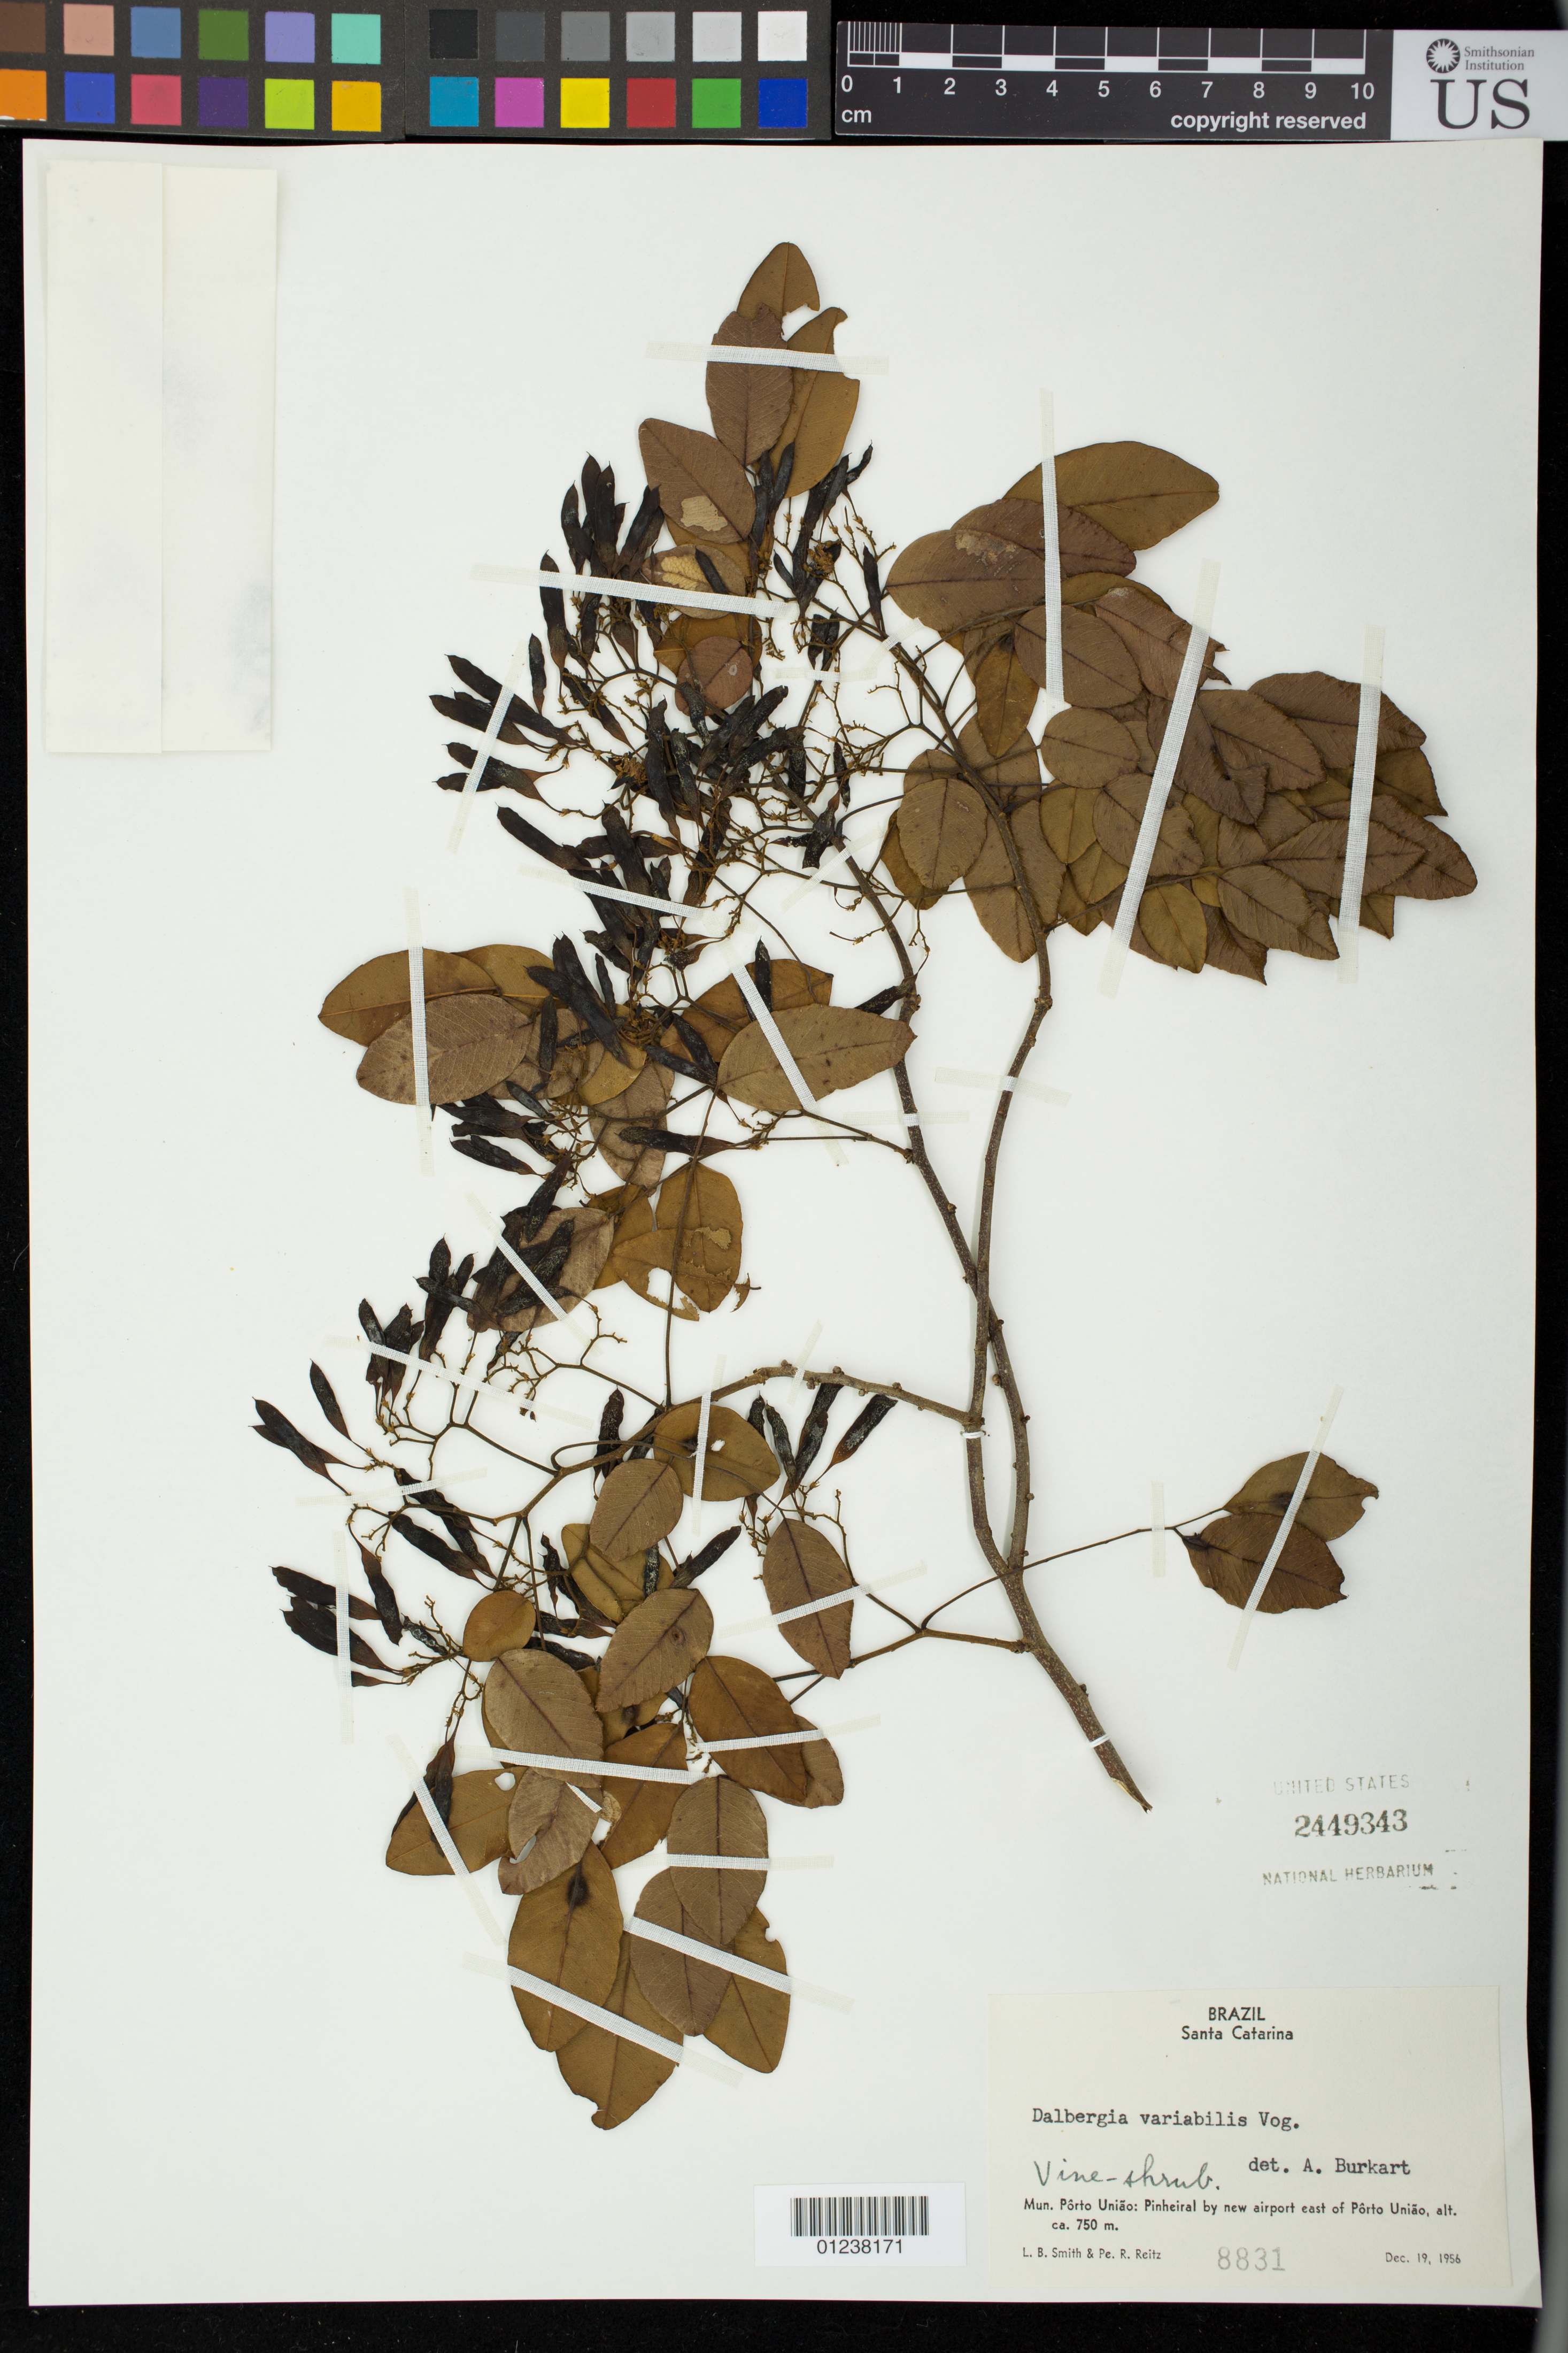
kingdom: Plantae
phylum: Tracheophyta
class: Magnoliopsida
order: Fabales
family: Fabaceae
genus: Dalbergia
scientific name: Dalbergia frutescens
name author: (Vell.) Britton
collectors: L. Smith & R. Reitz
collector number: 8831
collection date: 1956-12-19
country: Brazil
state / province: Santa Catarina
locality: Mun. Porto Uniao: Pinheiral by new airport east of Porto Uniao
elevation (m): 750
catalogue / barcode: US 2449343